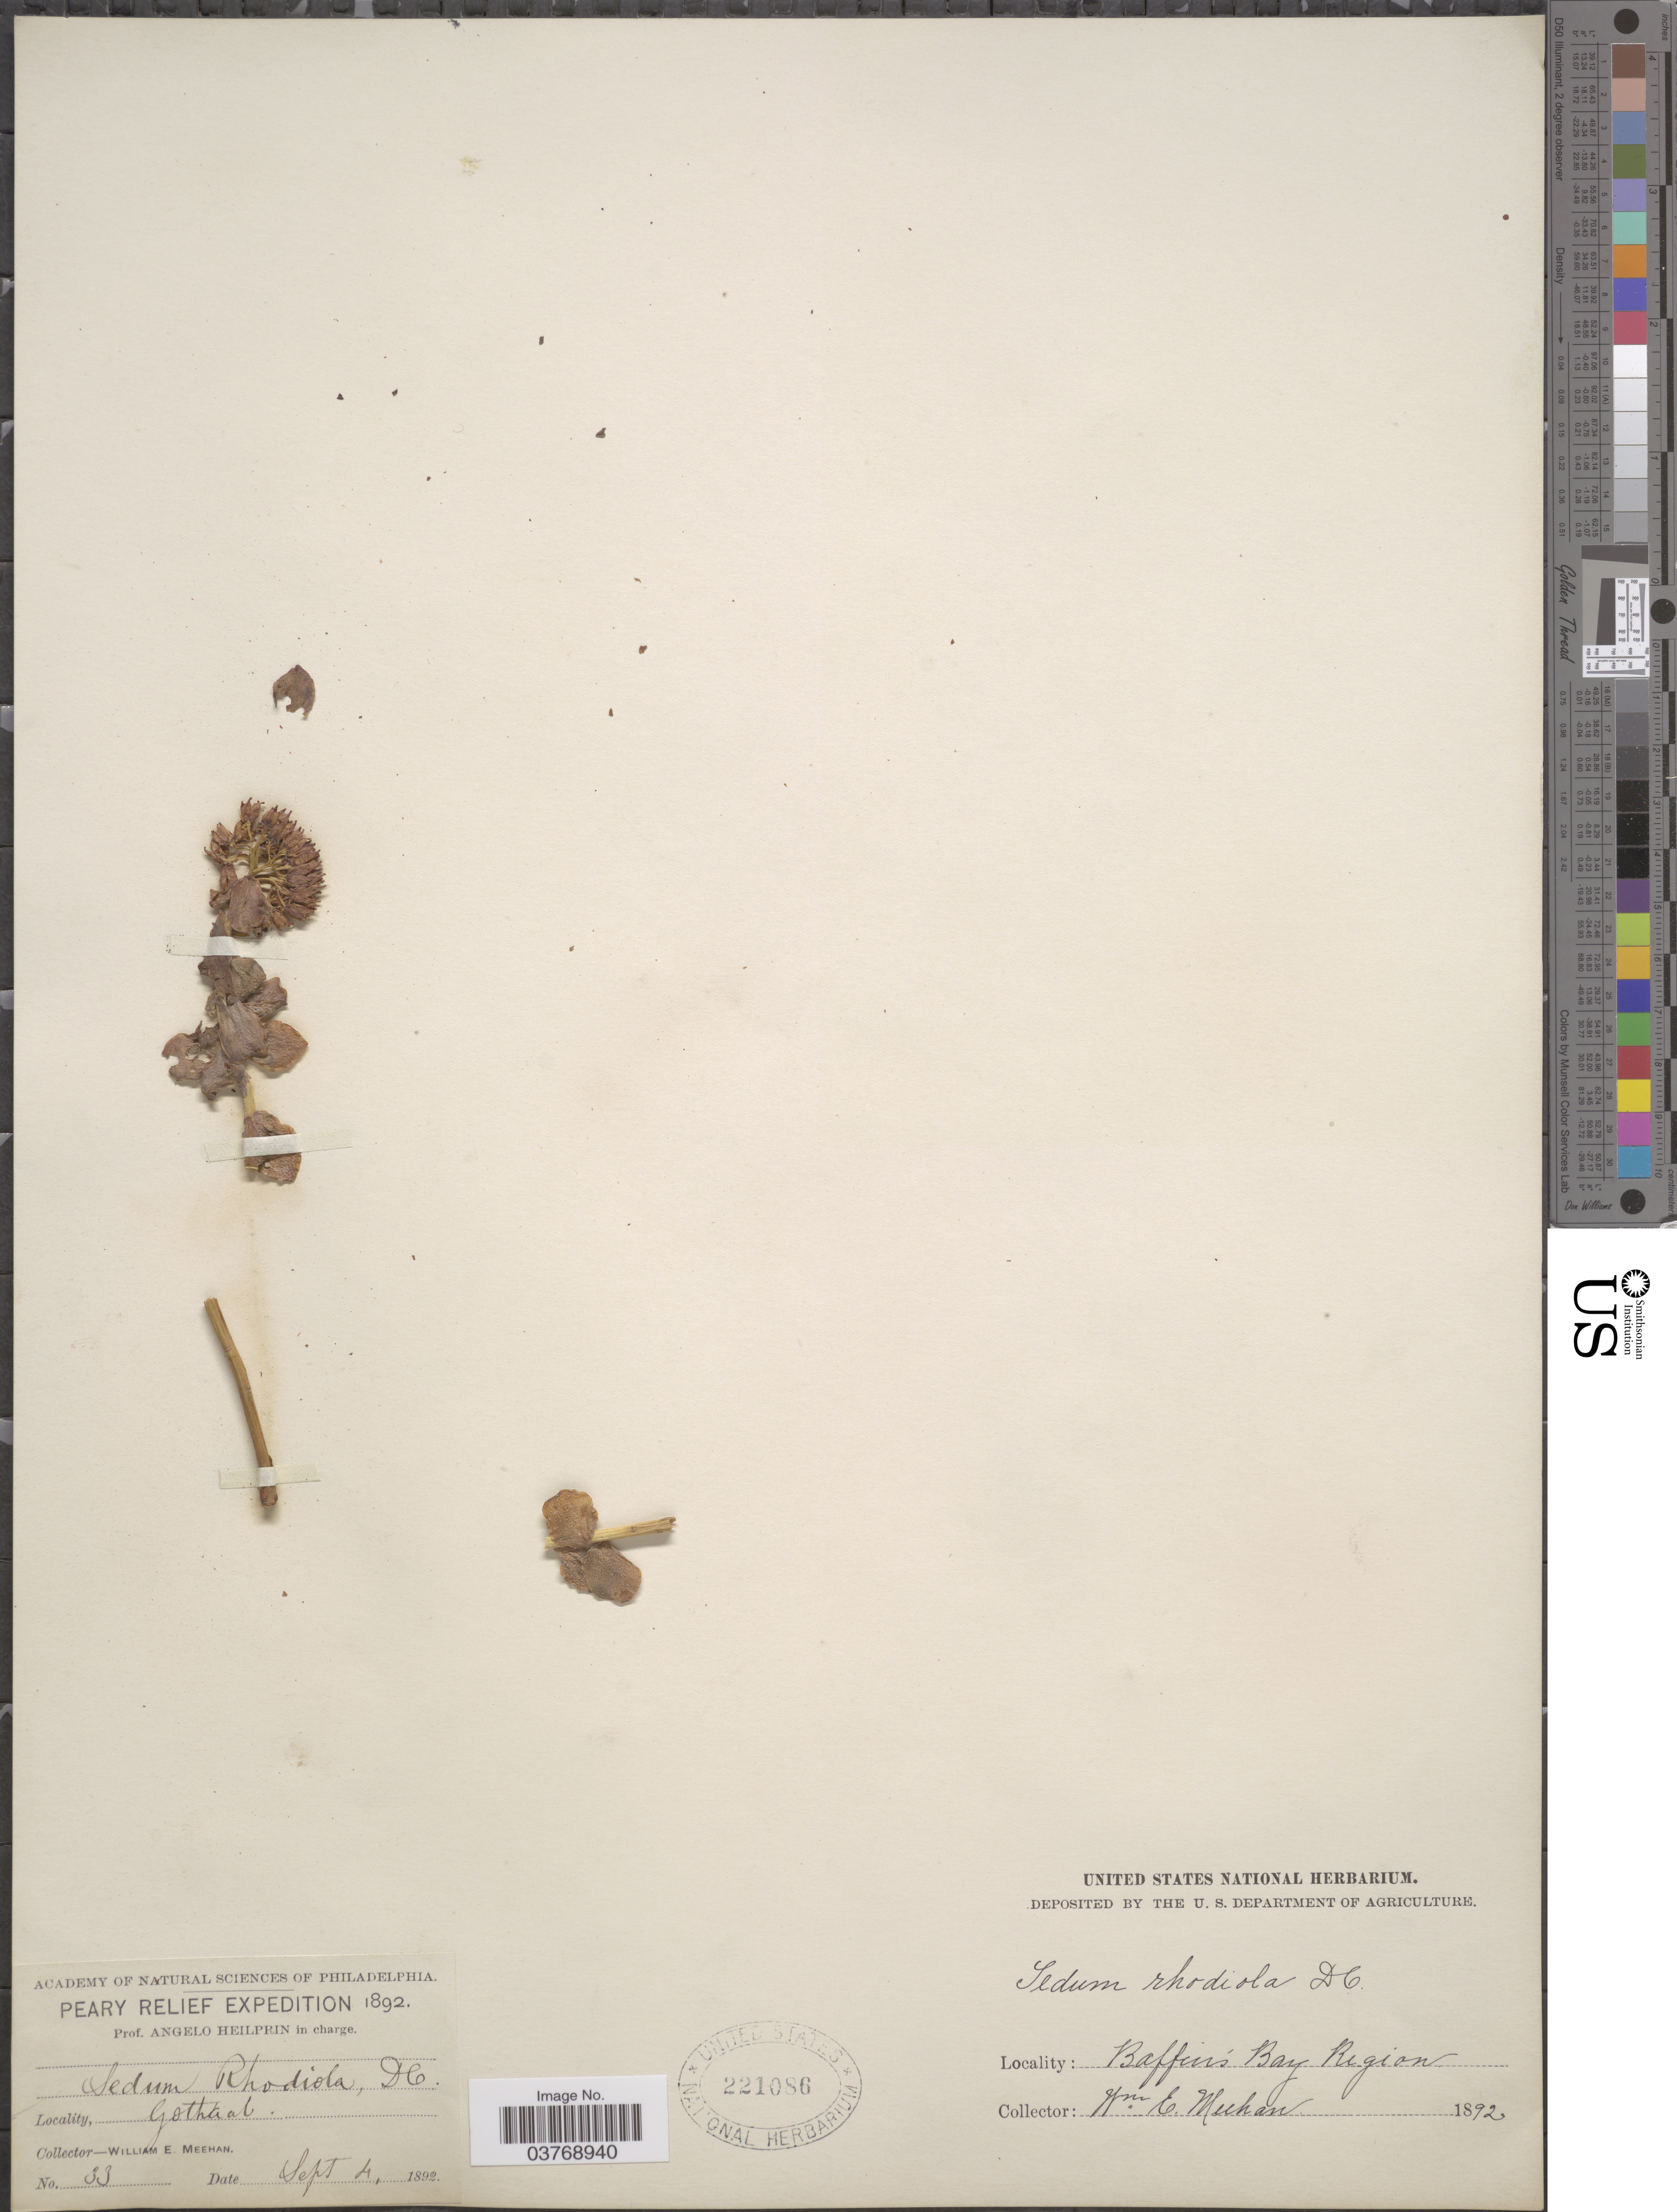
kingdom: Plantae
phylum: Tracheophyta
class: Magnoliopsida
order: Saxifragales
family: Crassulaceae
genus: Rhodiola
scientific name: Rhodiola rosea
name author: L.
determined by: Strong, Mark T., (BOT), Smithsonian Institution - National Museum of Natural History (UNITED STATES)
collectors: W. Meehan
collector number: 33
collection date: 1892-09-04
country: Greenland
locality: Gothaab. Baffin's Bay Region.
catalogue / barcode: US 221086